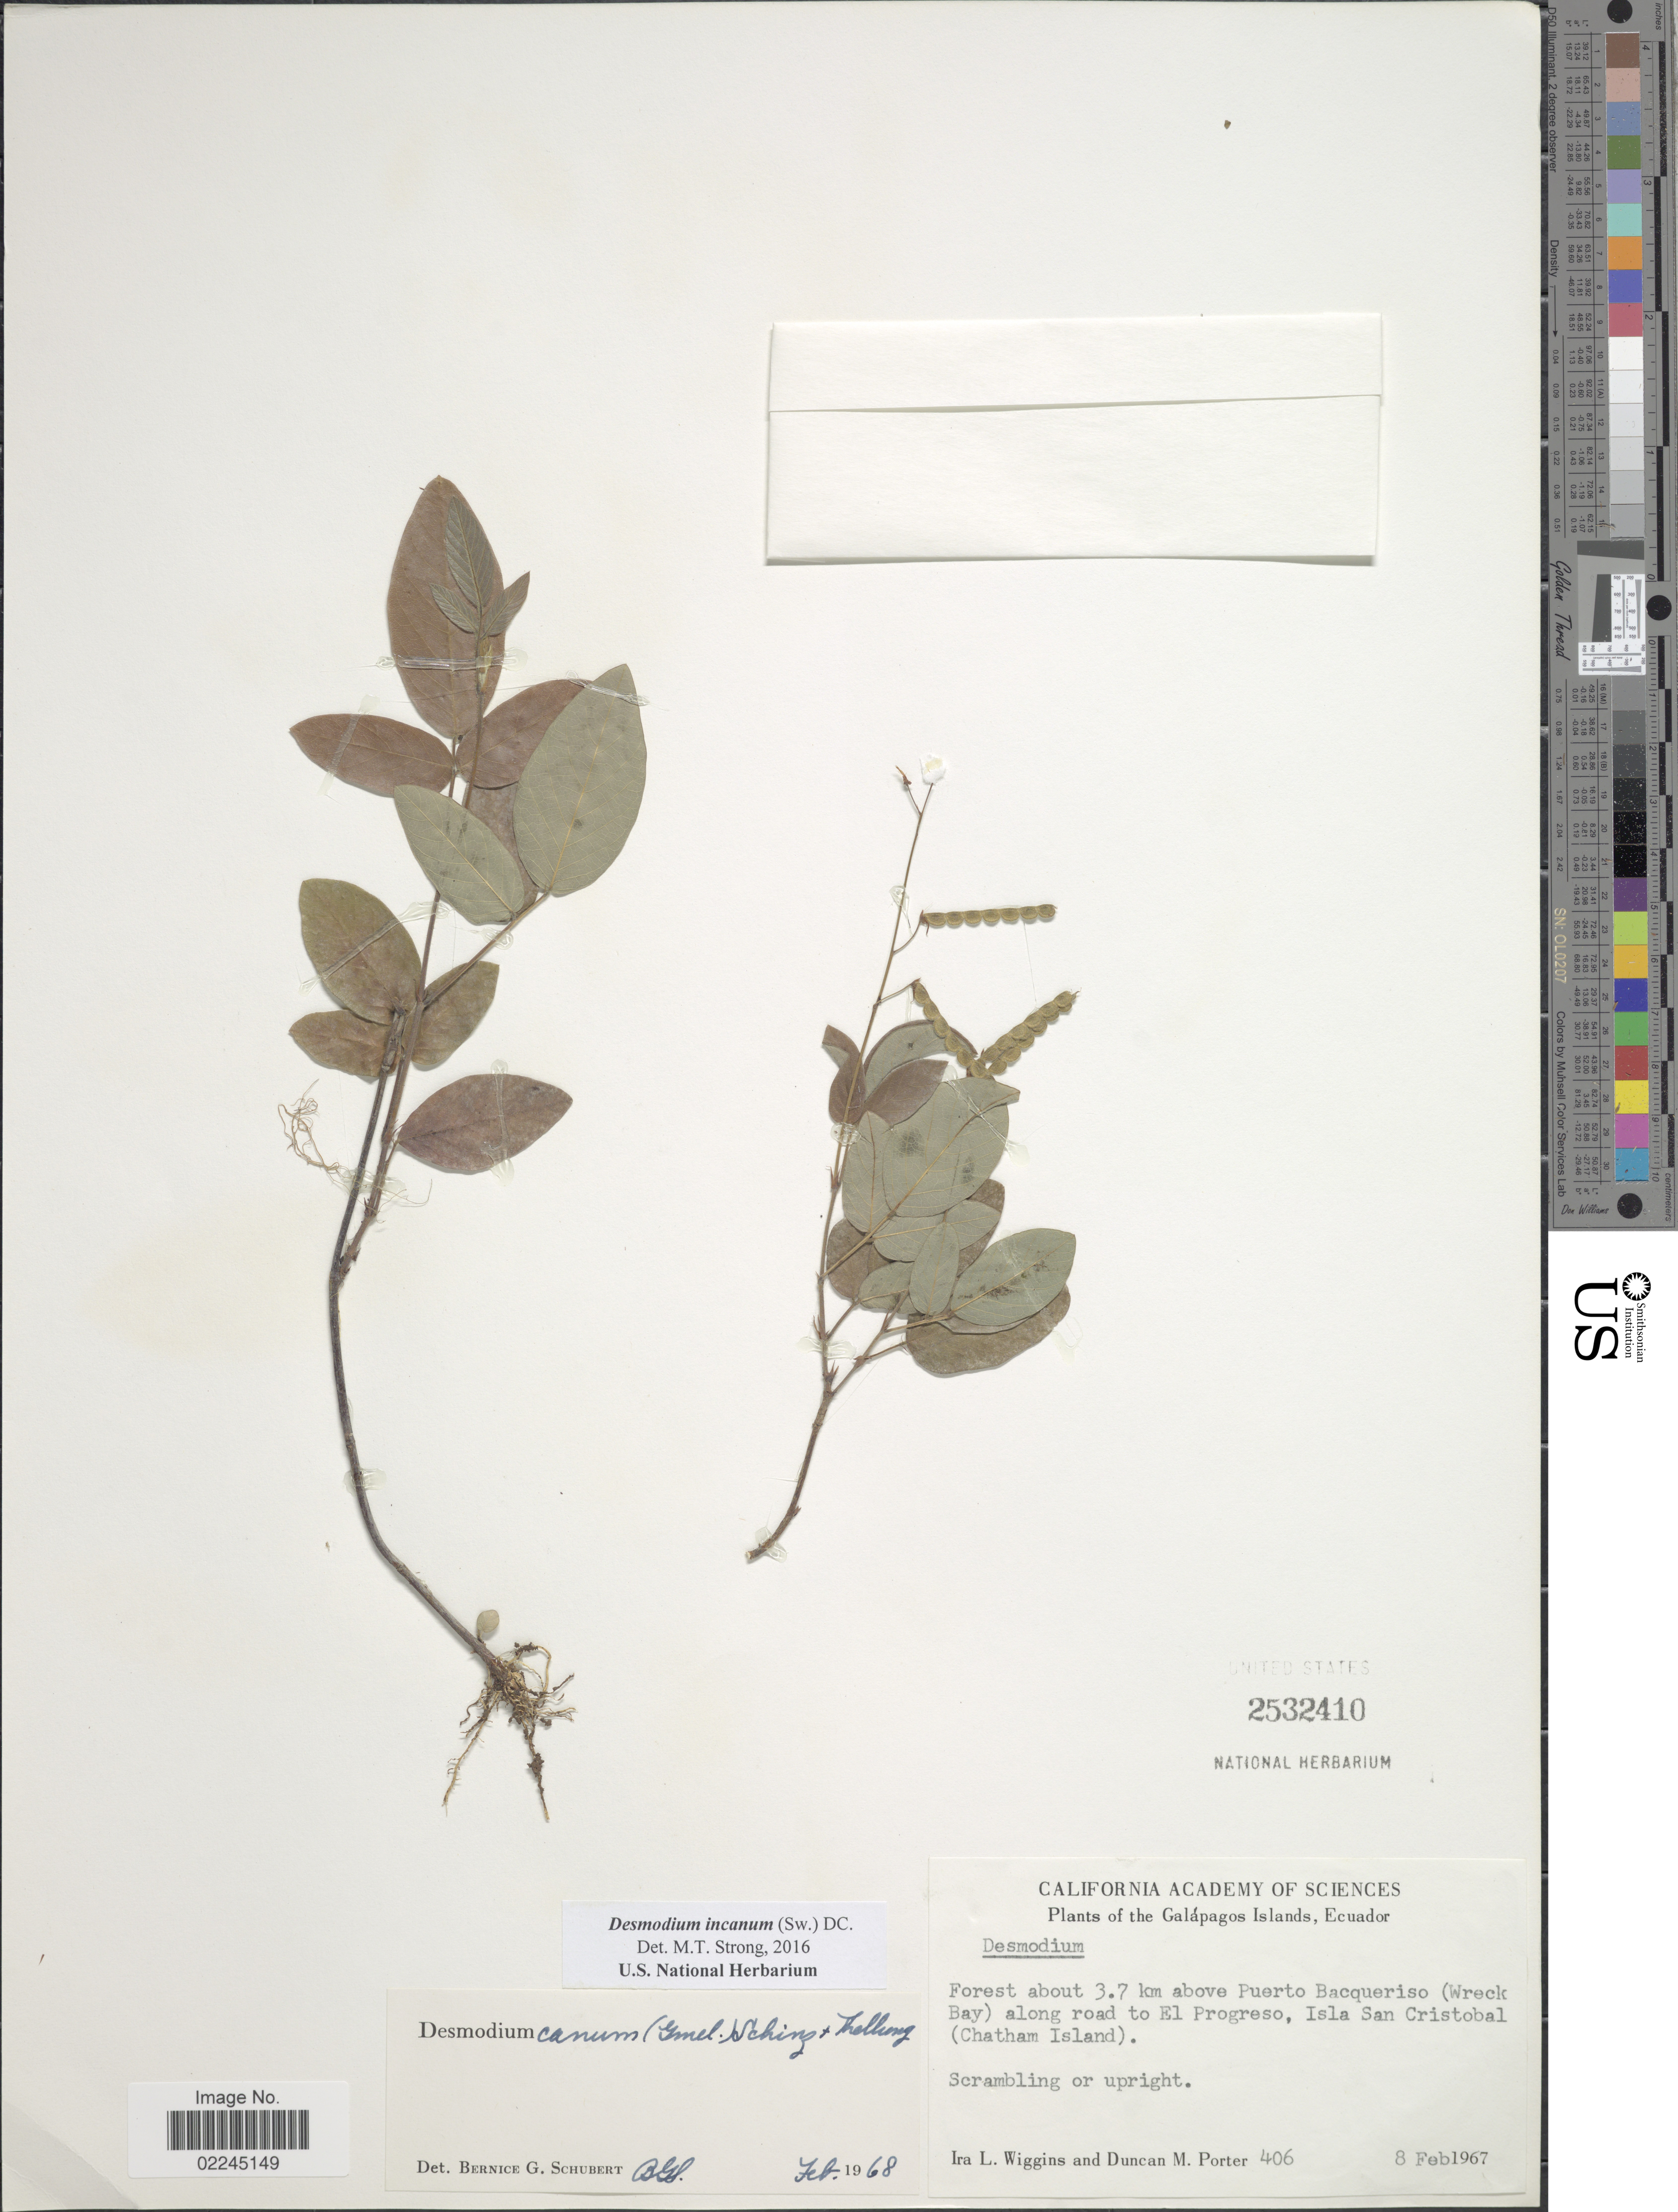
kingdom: Plantae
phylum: Tracheophyta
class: Magnoliopsida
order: Fabales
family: Fabaceae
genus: Desmodium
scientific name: Desmodium incanum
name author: (Sw.) DC.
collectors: I. L. Wiggins & D. M. Porter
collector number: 406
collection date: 1967-02-08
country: Ecuador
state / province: Colón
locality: Galapagos Islands, Ecuador. Forest about 3.7 km above Puerto Bacqueriso (Wreck Bay) along road to El Progreso, Isla San Cristobal (Chatham Island)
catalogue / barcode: US 2532410